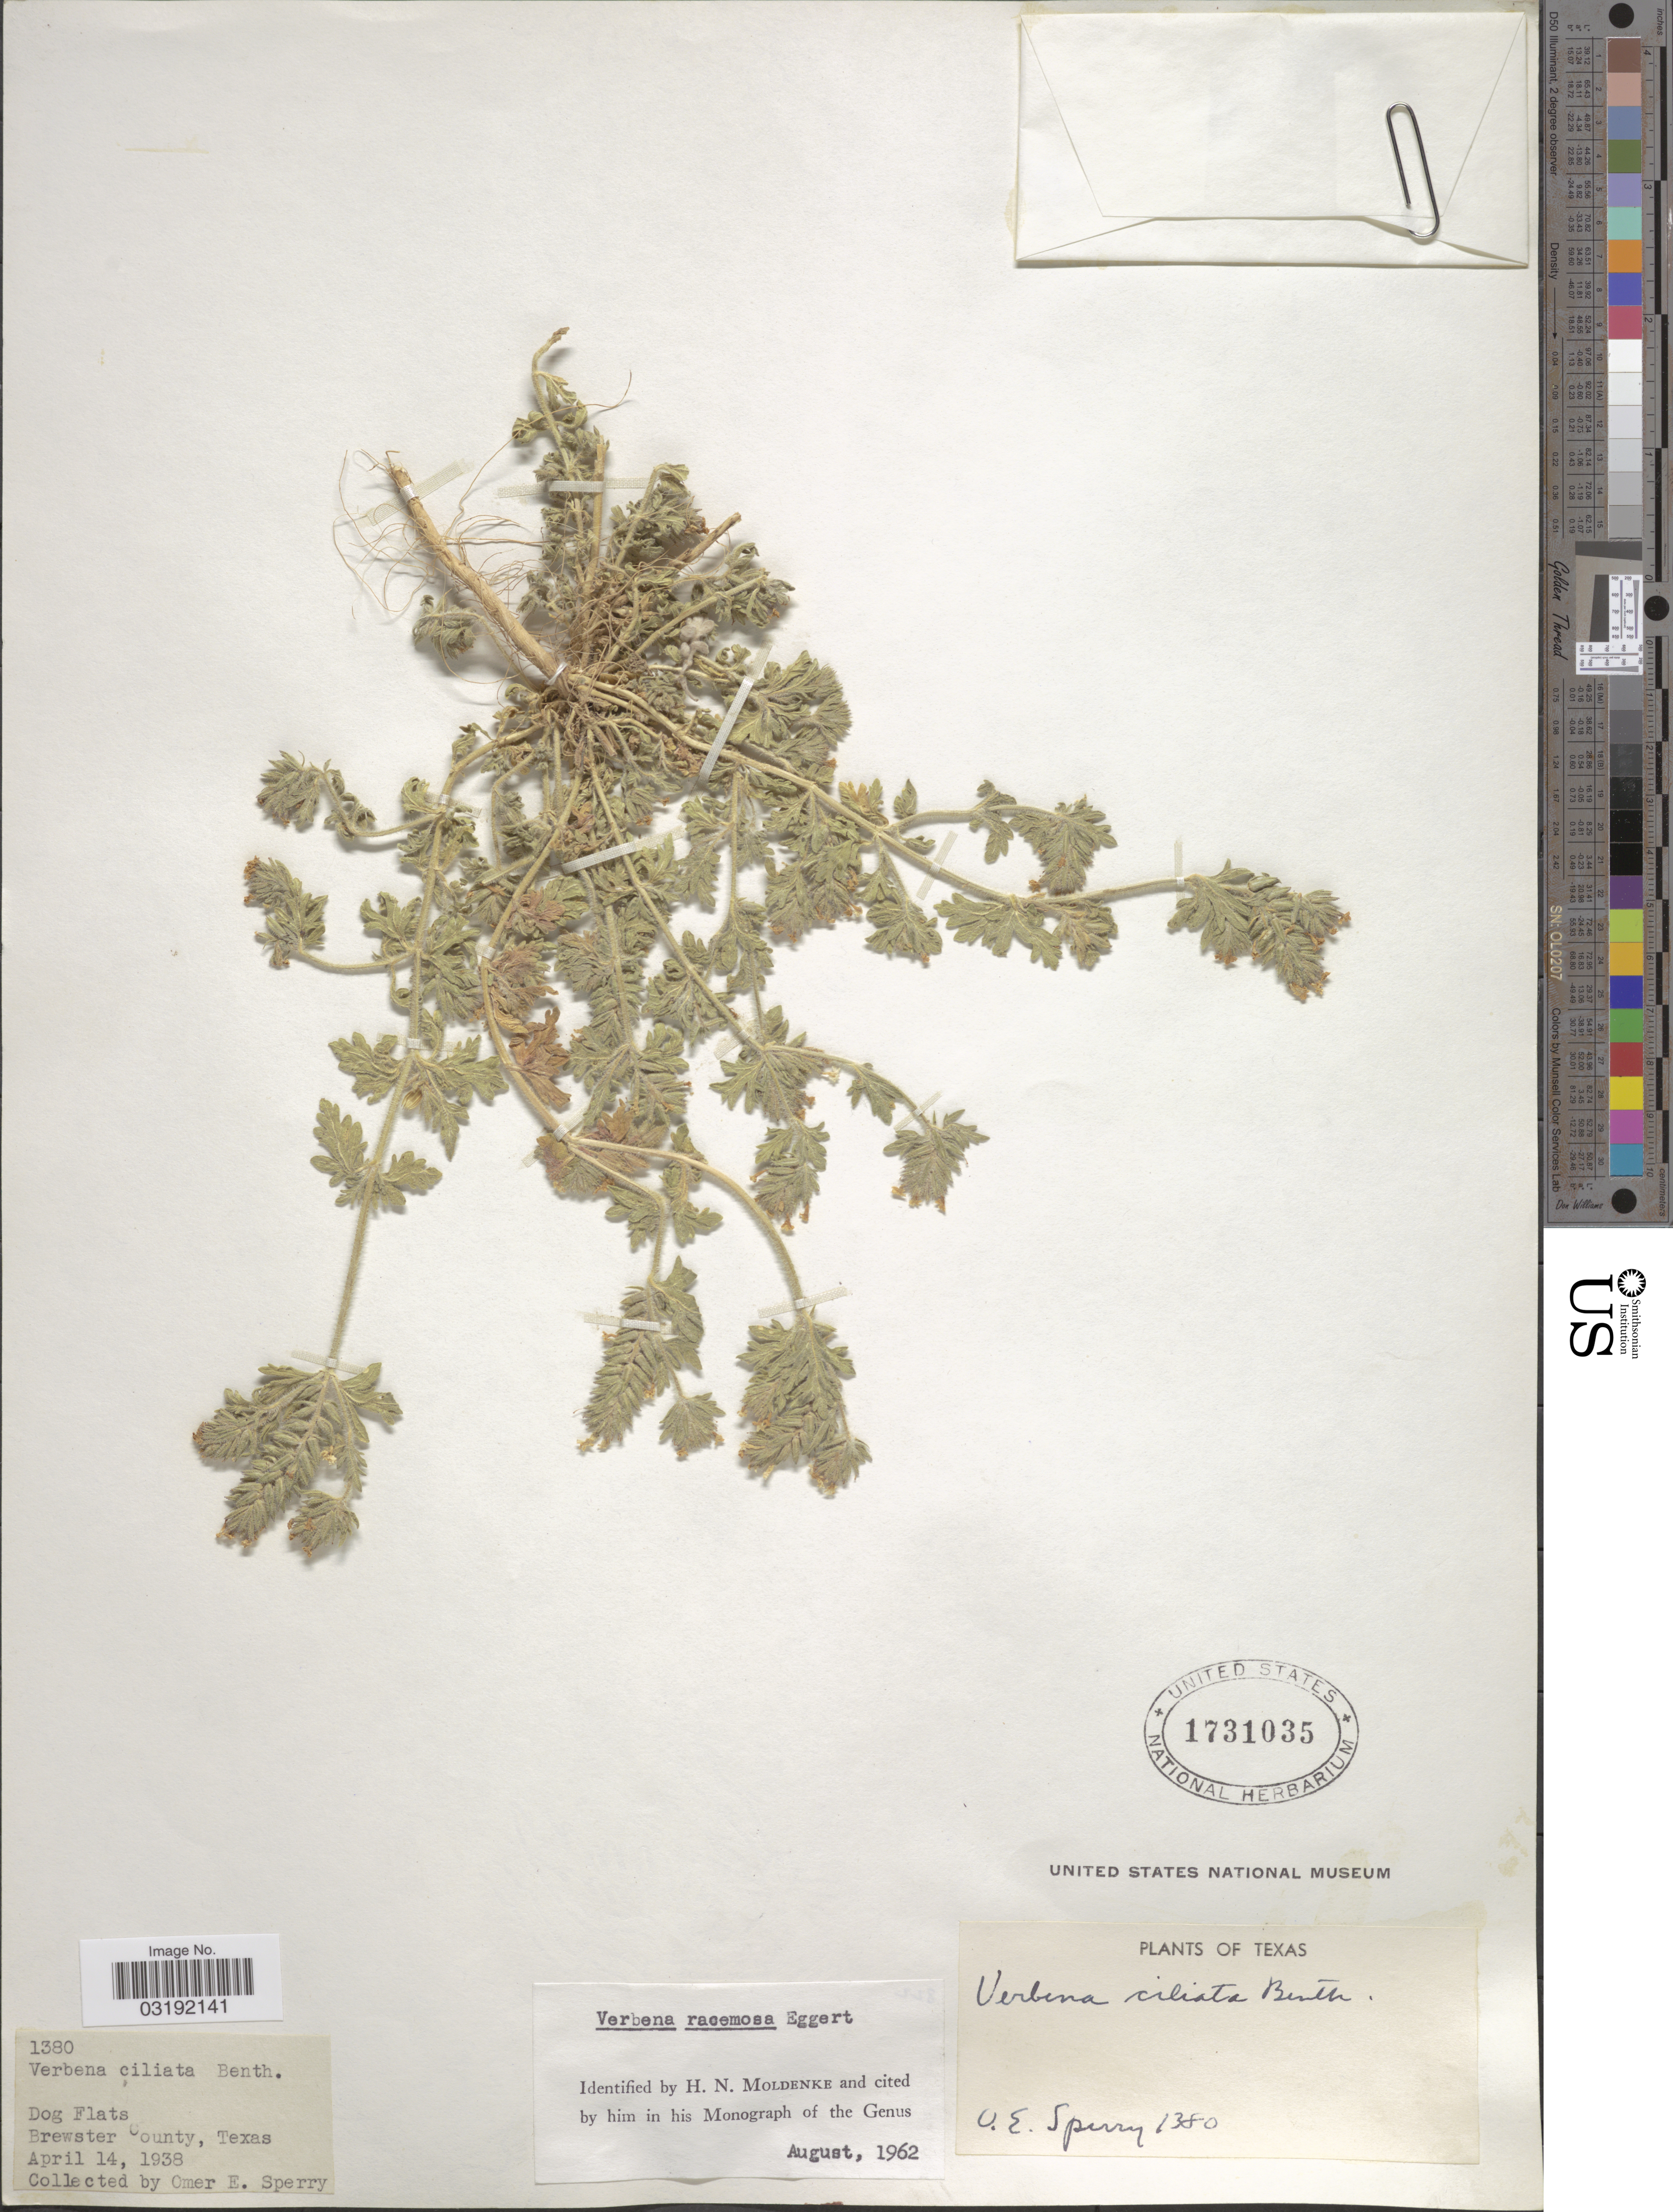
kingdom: Plantae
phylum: Tracheophyta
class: Magnoliopsida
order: Lamiales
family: Verbenaceae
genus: Verbena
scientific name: Verbena racemosa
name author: Eggert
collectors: O. E. Sperry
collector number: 1380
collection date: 1938-04-14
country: United States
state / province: Texas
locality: Dog Flats, Brewster County.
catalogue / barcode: US 1731035